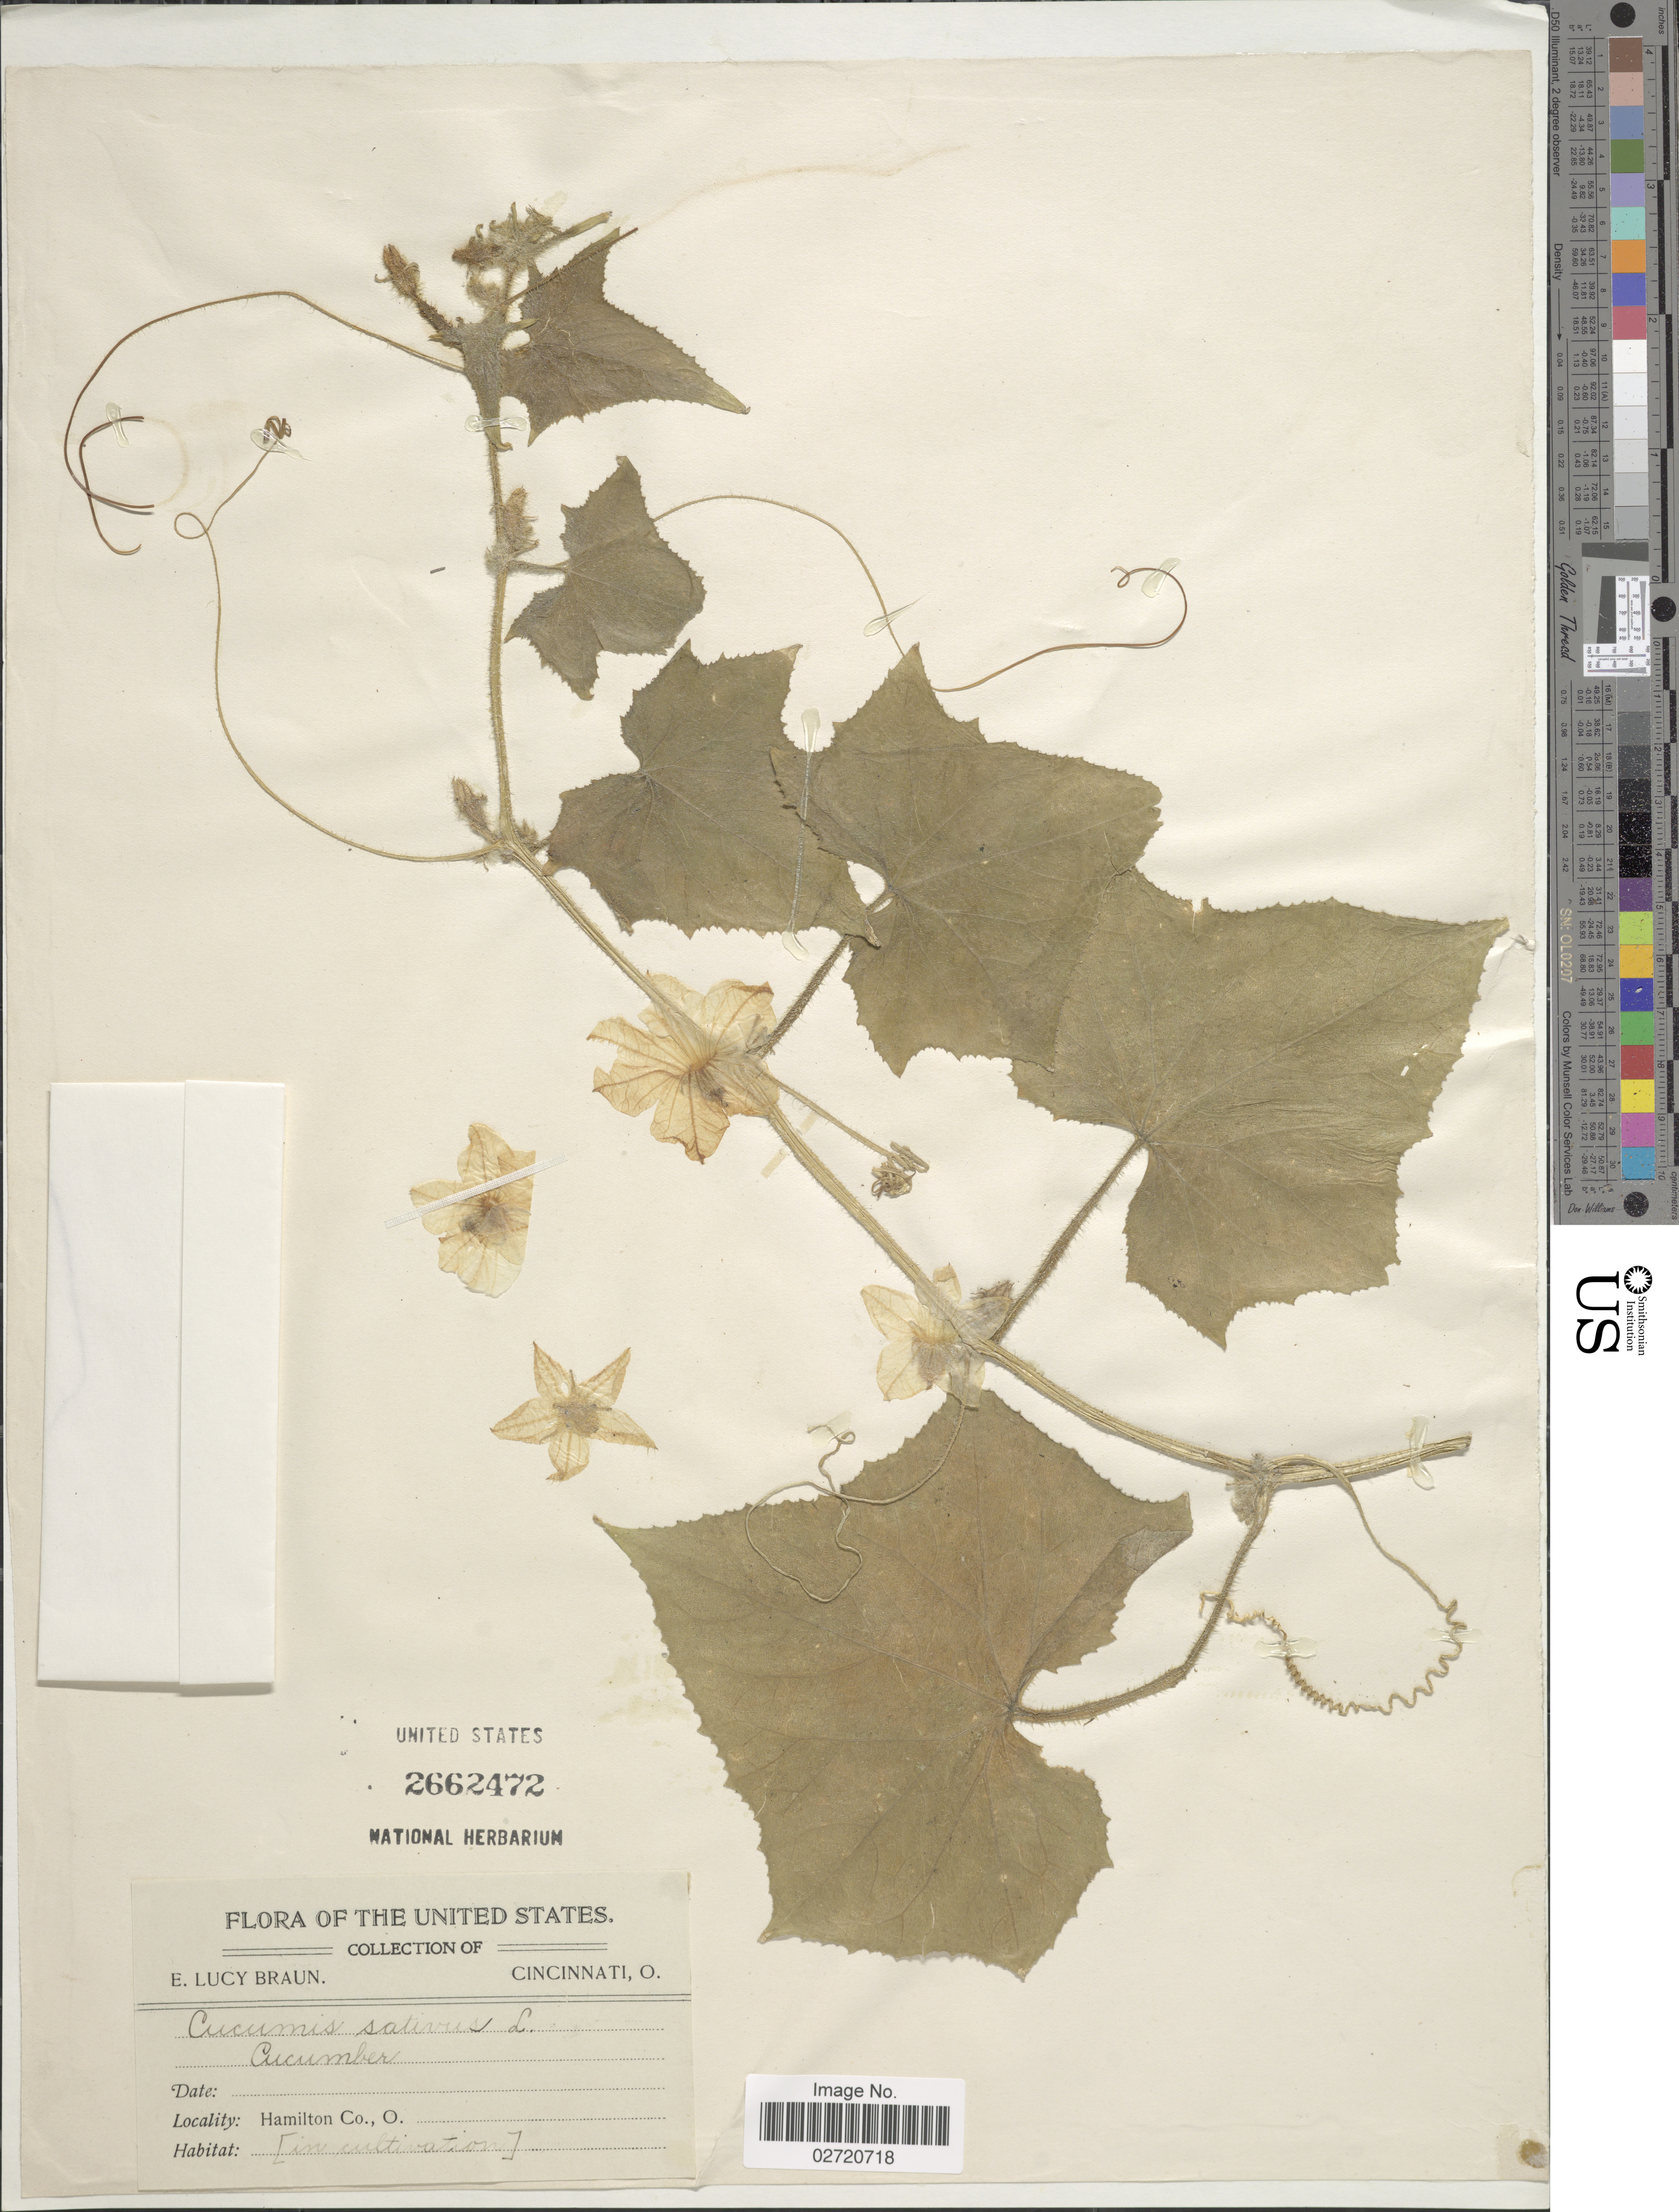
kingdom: Plantae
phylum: Tracheophyta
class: Magnoliopsida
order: Cucurbitales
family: Cucurbitaceae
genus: Cucumis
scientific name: Cucumis sativus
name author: L.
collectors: E. L. Braun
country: United States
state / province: Ohio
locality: Hamilton Co.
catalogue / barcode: US 2662472